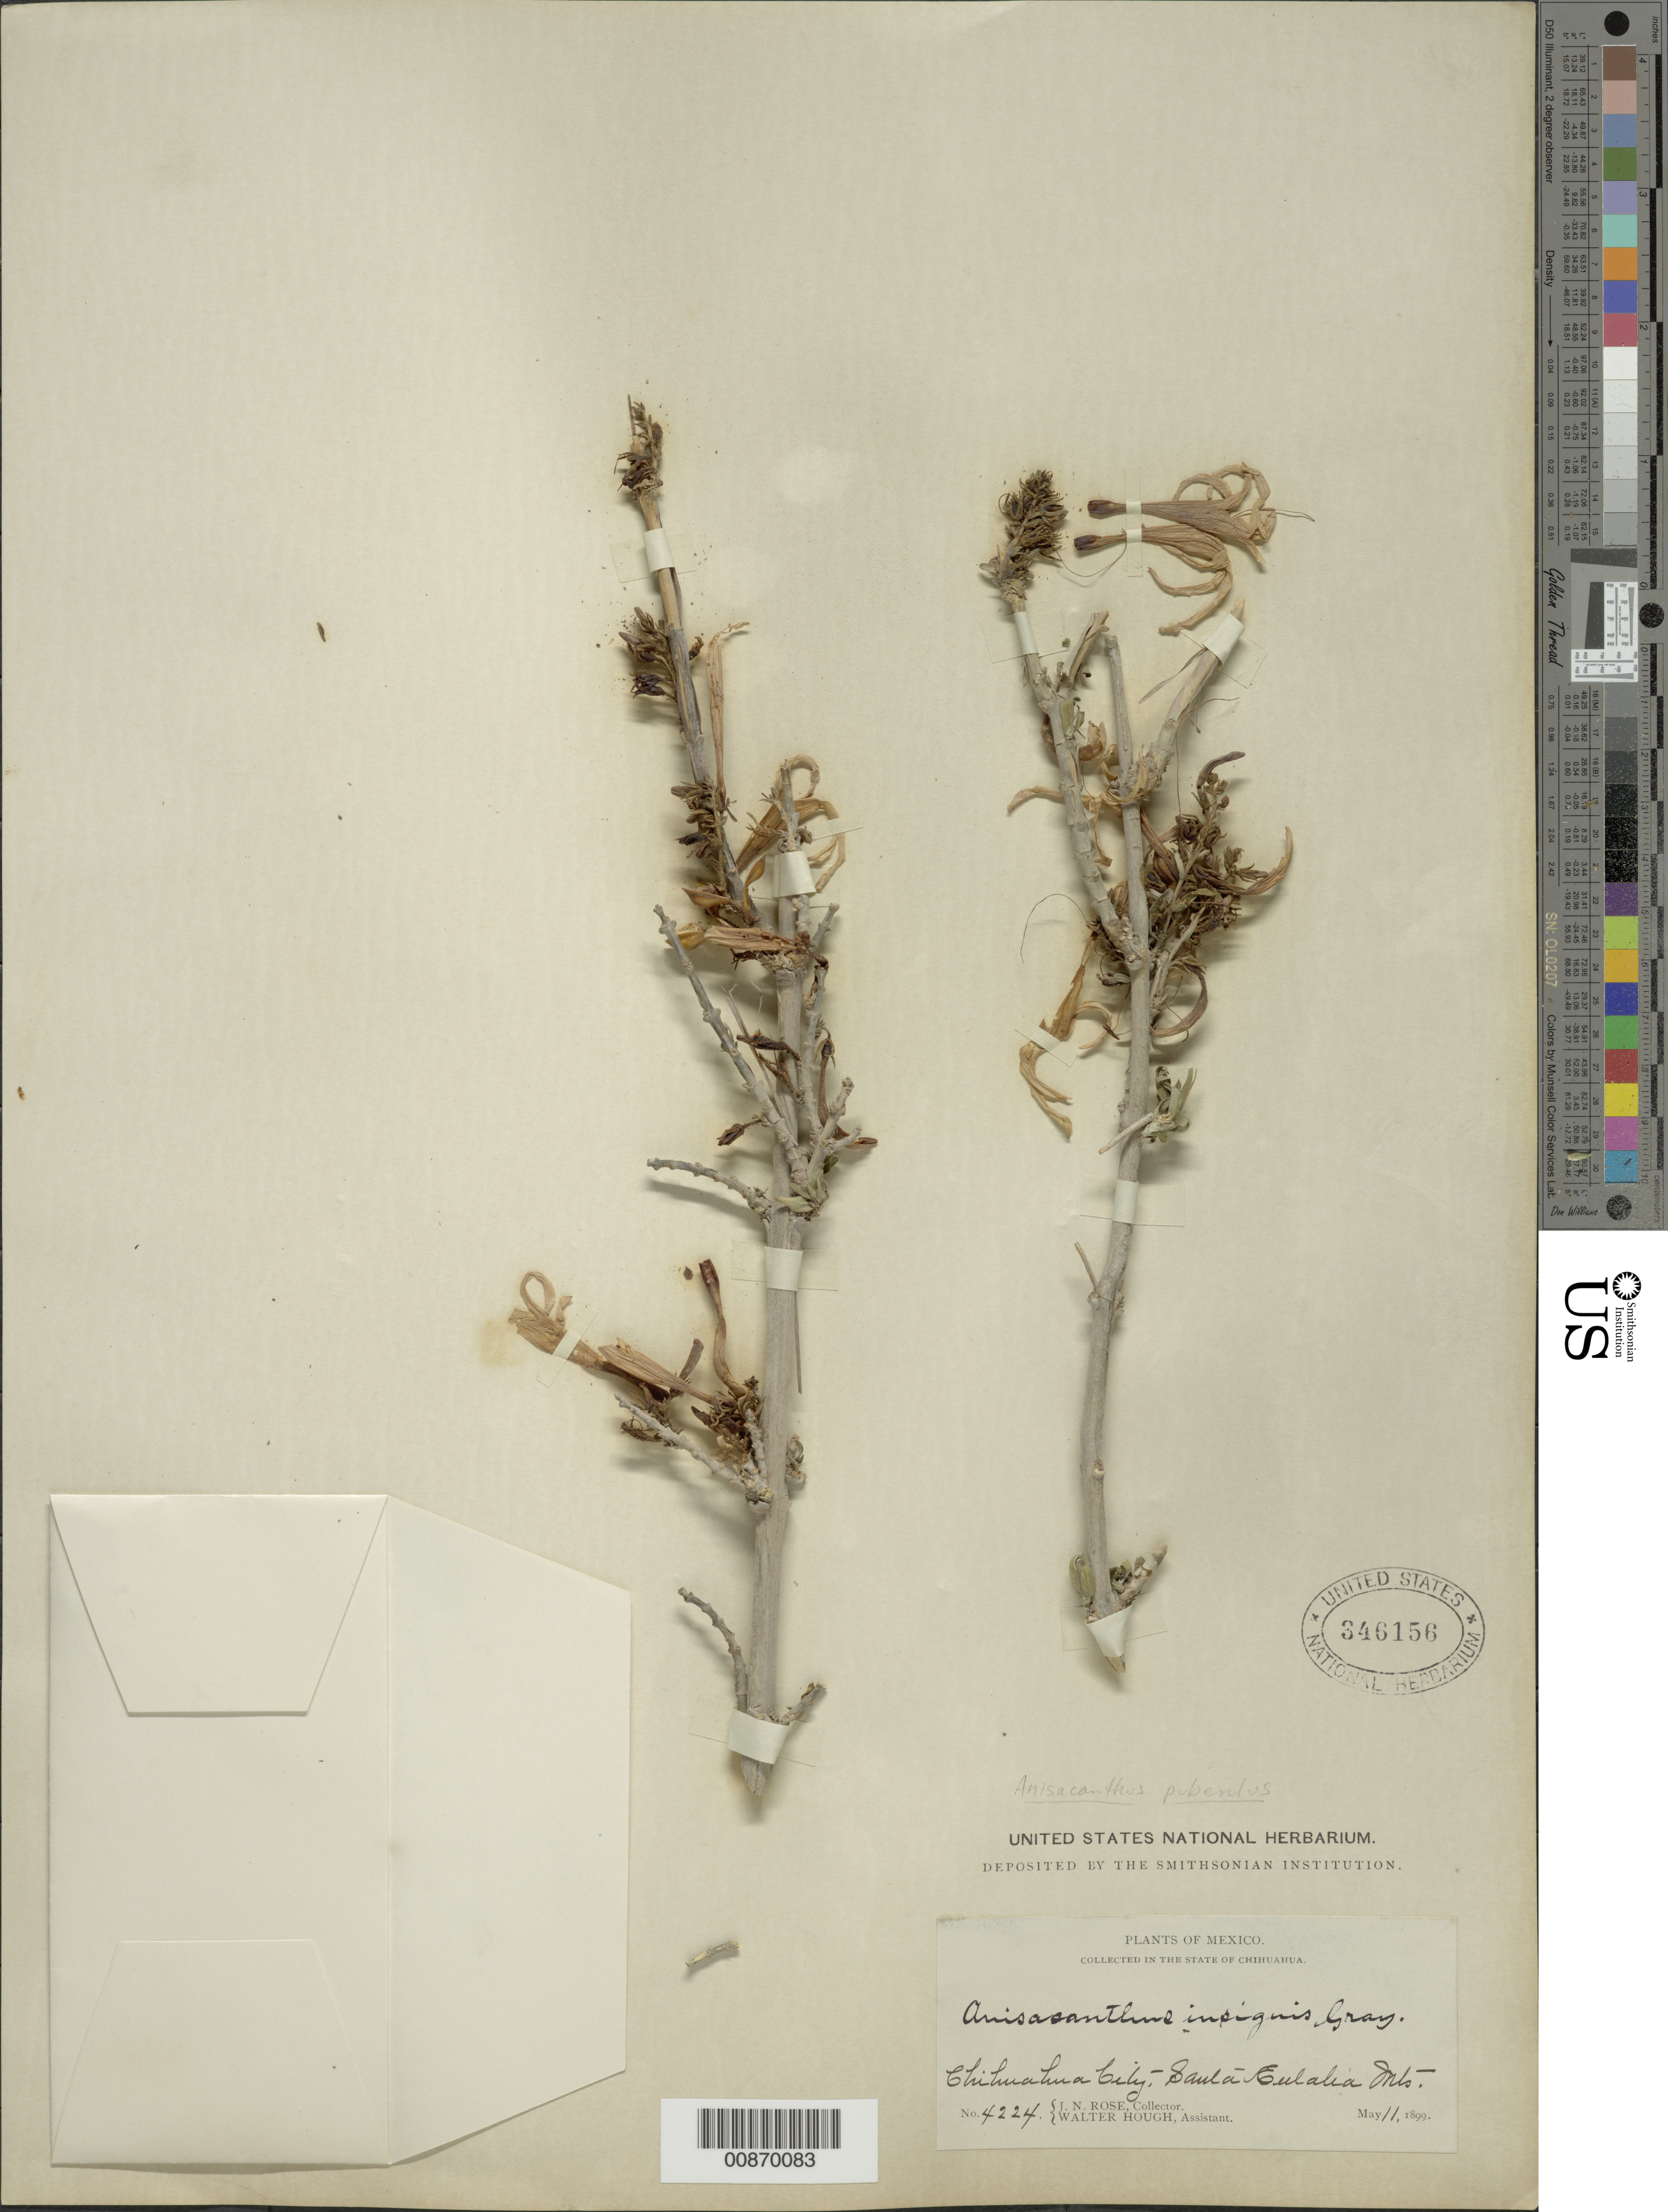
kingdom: Plantae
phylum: Tracheophyta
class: Magnoliopsida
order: Lamiales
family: Acanthaceae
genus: Anisacanthus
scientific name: Anisacanthus puberulus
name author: (Torr.) Henrickson & E.J. Lott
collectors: J. N. Rose & W. Hough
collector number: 4224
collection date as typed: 11 May 1899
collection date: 1899-05-11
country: Mexico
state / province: Chihuahua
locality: Chihuahua City, Santa Eulalia Mts.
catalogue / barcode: US 346156